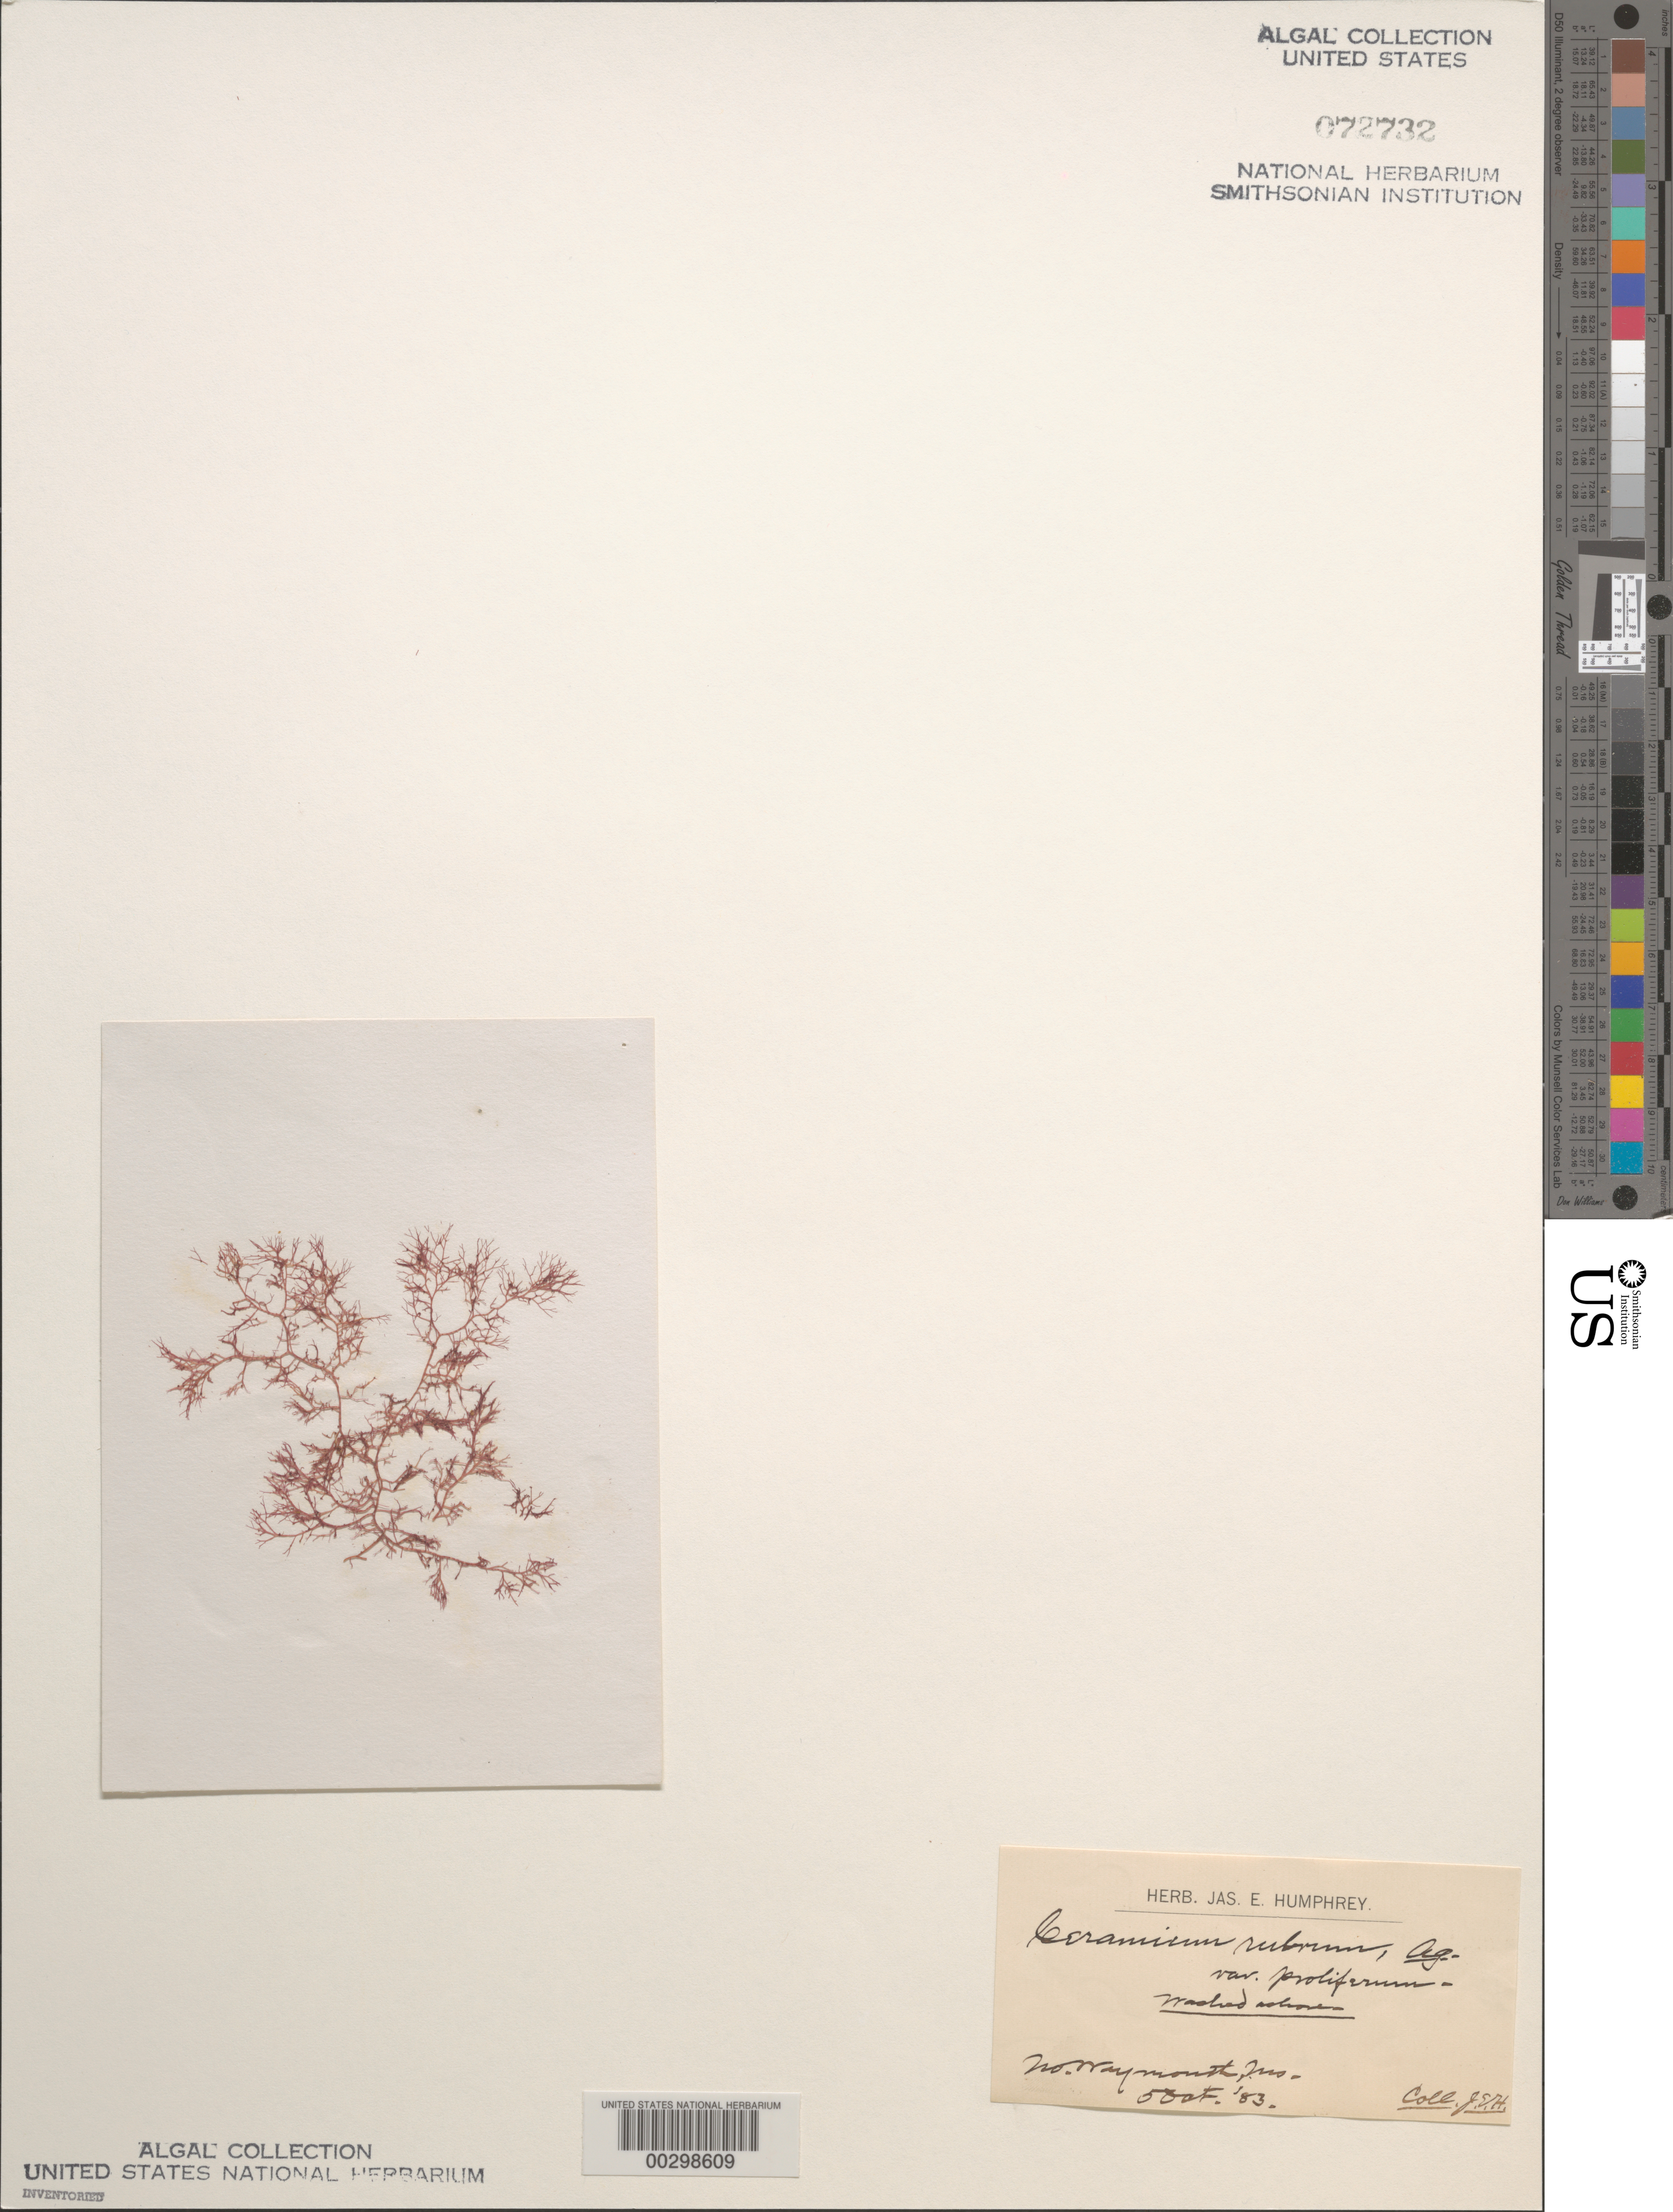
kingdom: Plantae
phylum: Rhodophyta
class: Florideophyceae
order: Ceramiales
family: Ceramiaceae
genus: Ceramium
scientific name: Ceramium rubrum var. proliferum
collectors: J. Humphrey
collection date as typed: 05 Oct 1883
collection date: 1883-10-05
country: United States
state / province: Massachusetts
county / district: Norfolk County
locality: North Weymouth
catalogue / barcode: US 72732